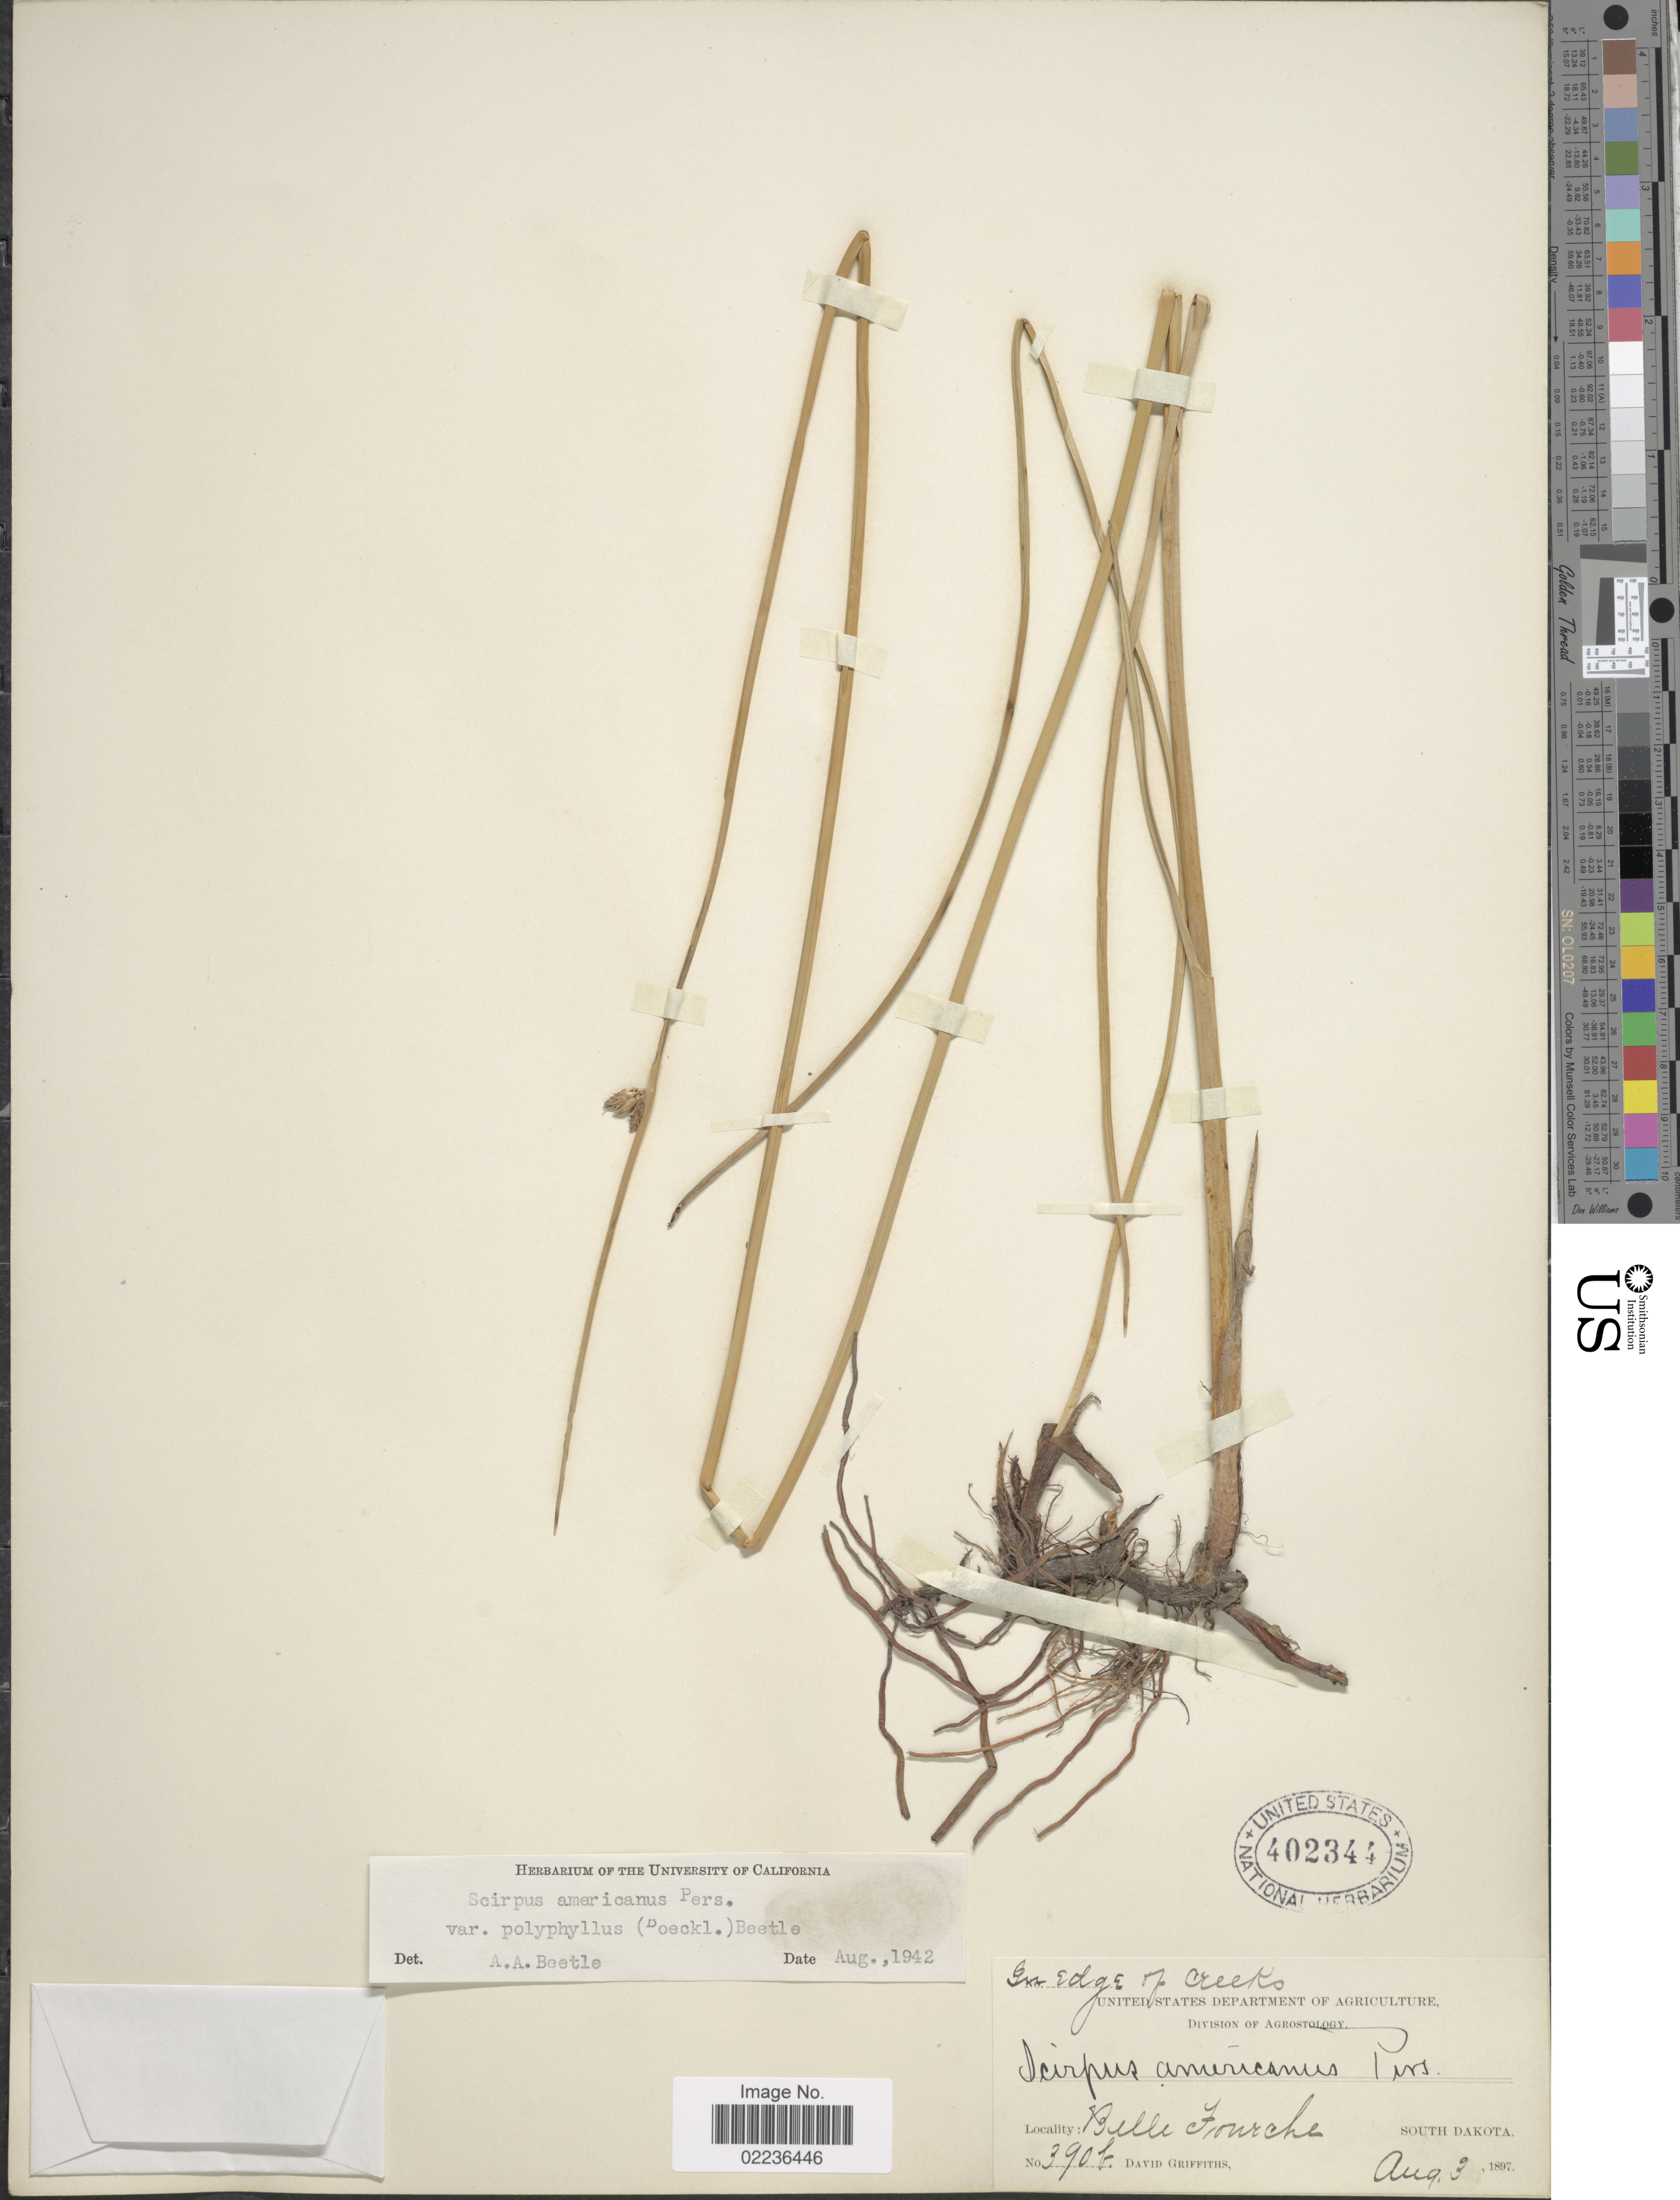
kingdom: Plantae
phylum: Tracheophyta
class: Liliopsida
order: Poales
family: Cyperaceae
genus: Schoenoplectus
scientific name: Schoenoplectus pungens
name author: (Vahl) Palla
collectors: D. Griffiths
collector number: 390b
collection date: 1897-08-03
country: United States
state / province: South Dakota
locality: Belle Fourche, in edge of creeks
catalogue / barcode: US 402344